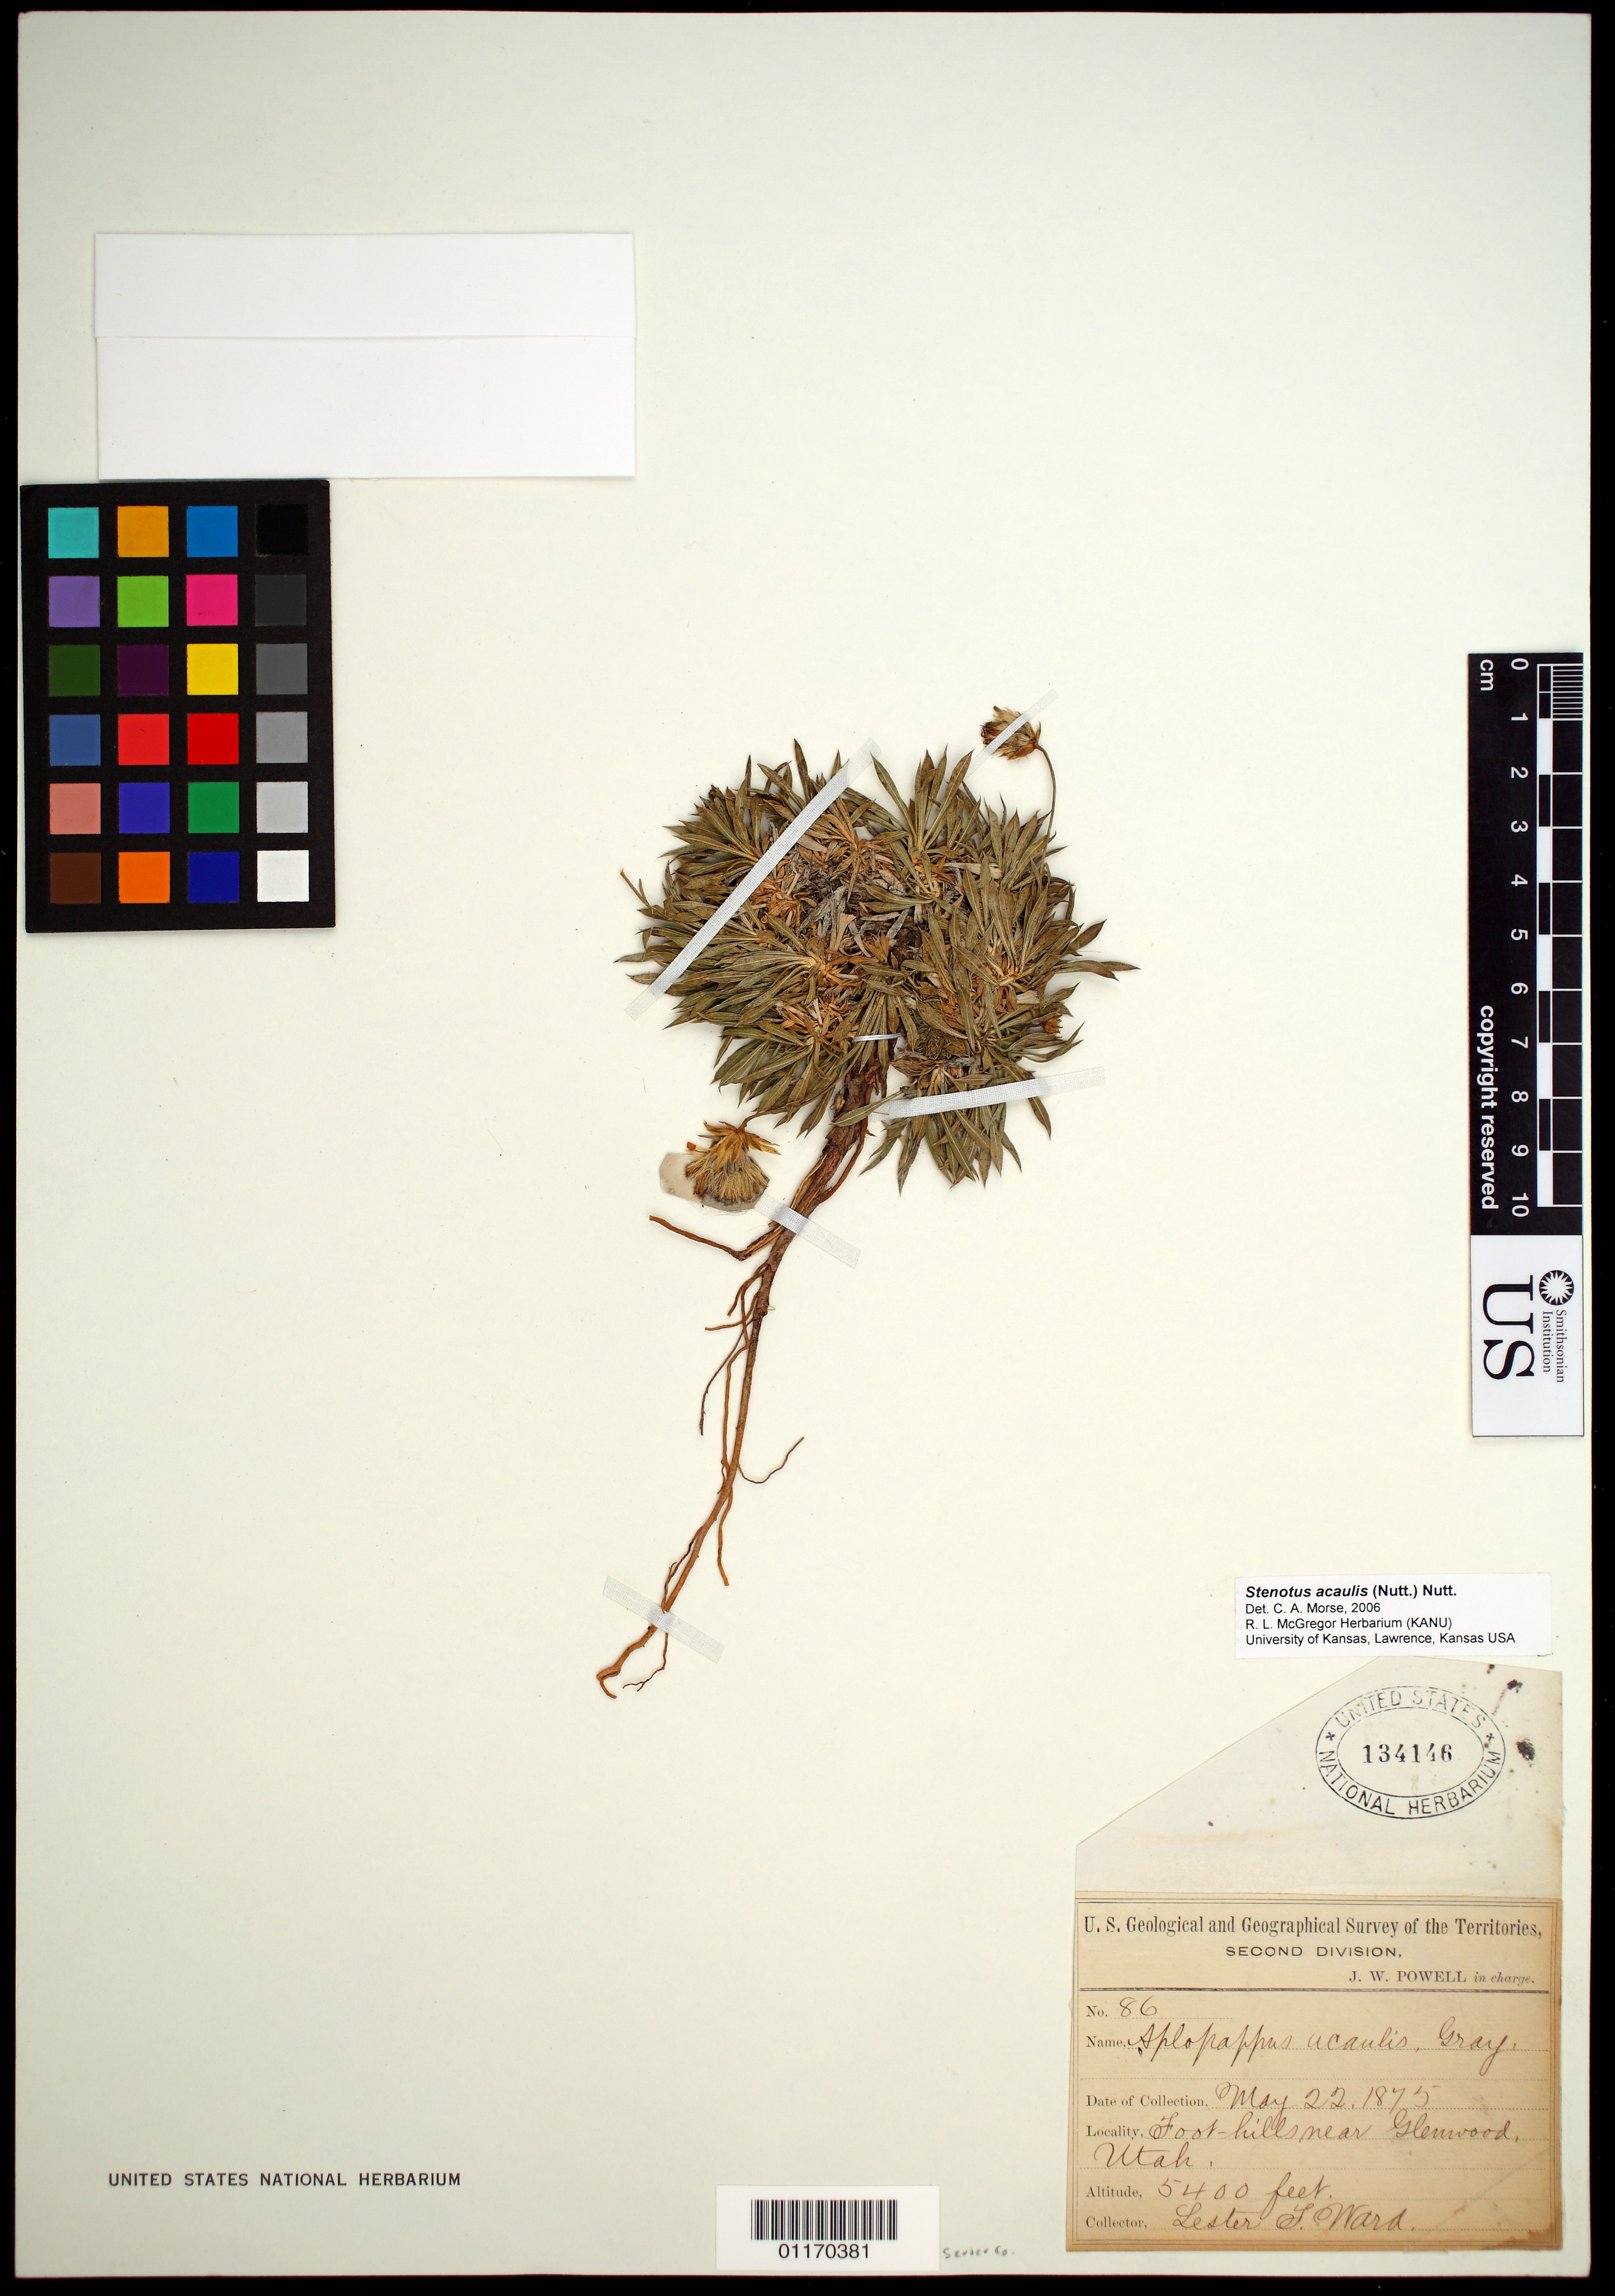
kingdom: Plantae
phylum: Tracheophyta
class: Magnoliopsida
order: Asterales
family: Asteraceae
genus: Stenotus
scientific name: Stenotus acaulis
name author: (Nutt.) Nutt.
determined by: Morse, C. A., (KANU)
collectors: L. F. Ward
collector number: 86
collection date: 1875-05-22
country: United States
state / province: Utah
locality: Foot hills near Glenwood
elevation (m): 1646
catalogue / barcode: US 134146